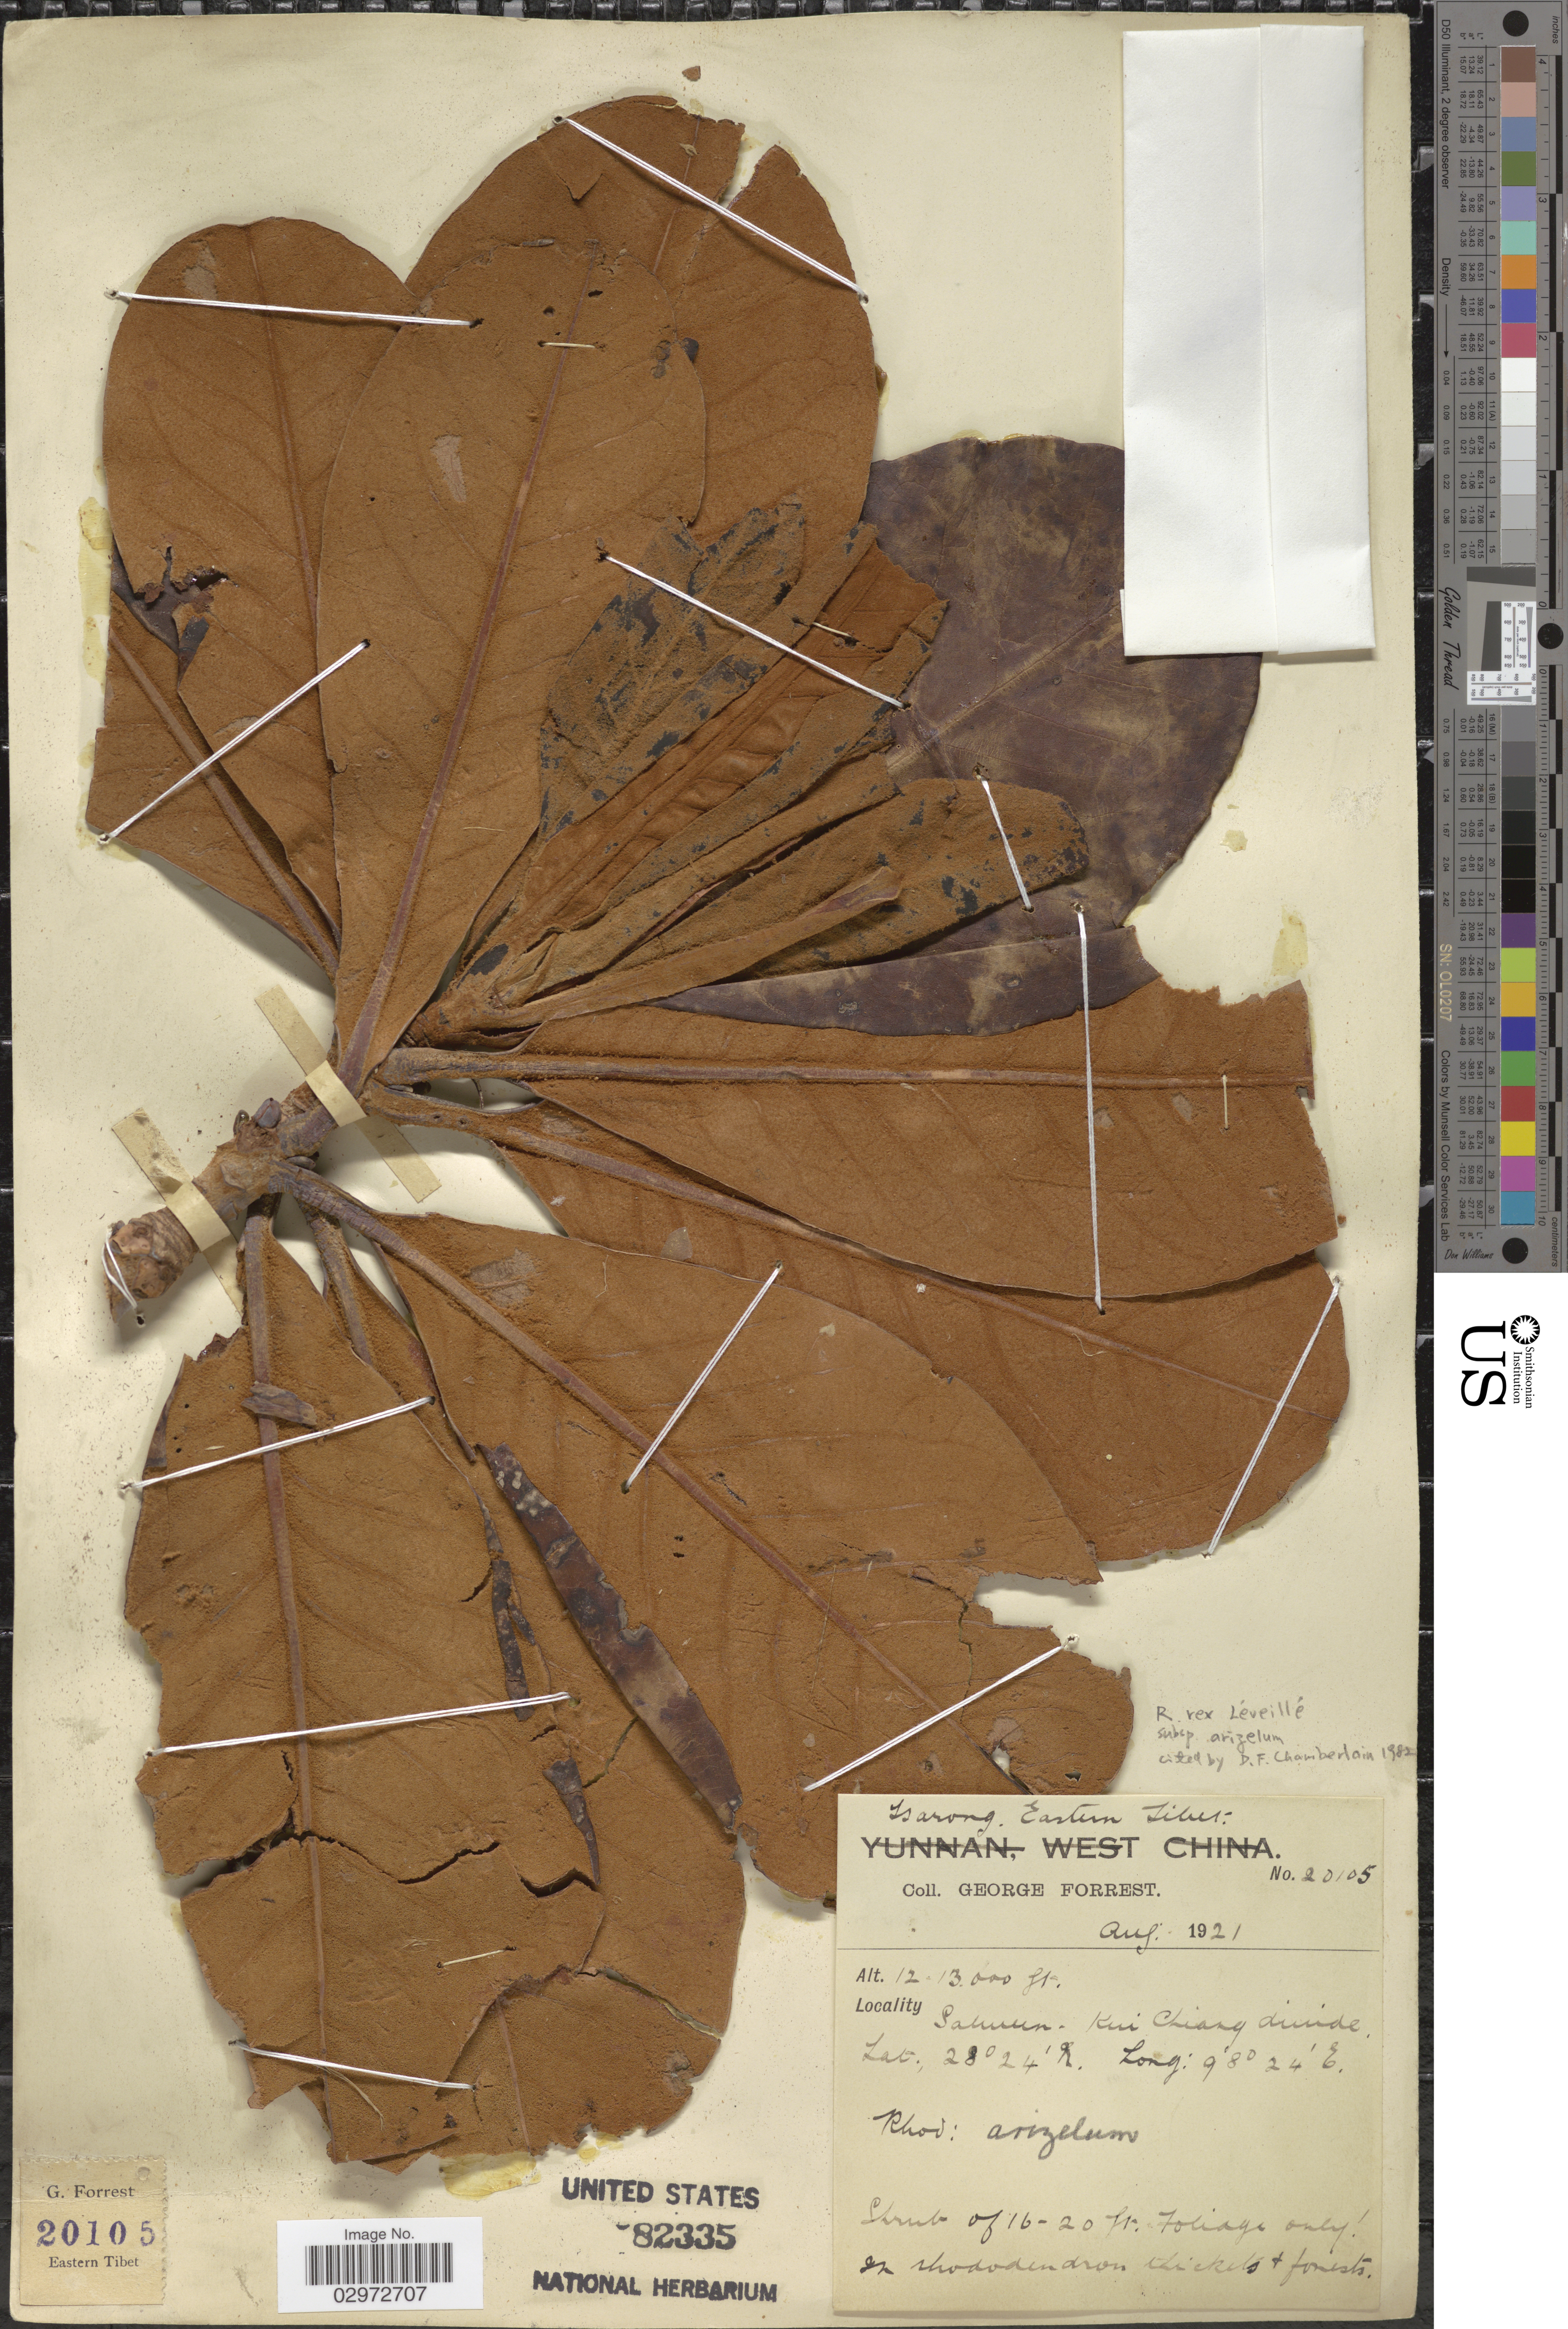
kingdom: Plantae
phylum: Tracheophyta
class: Magnoliopsida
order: Ericales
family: Ericaceae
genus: Rhododendron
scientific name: Rhododendron rex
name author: H. Lév.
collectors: G. Forrest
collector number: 20105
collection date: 1921-08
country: China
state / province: Xizang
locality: Tsarong, Eastern Tibet. Salween - Kui Chiang divide.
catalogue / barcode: US 82335